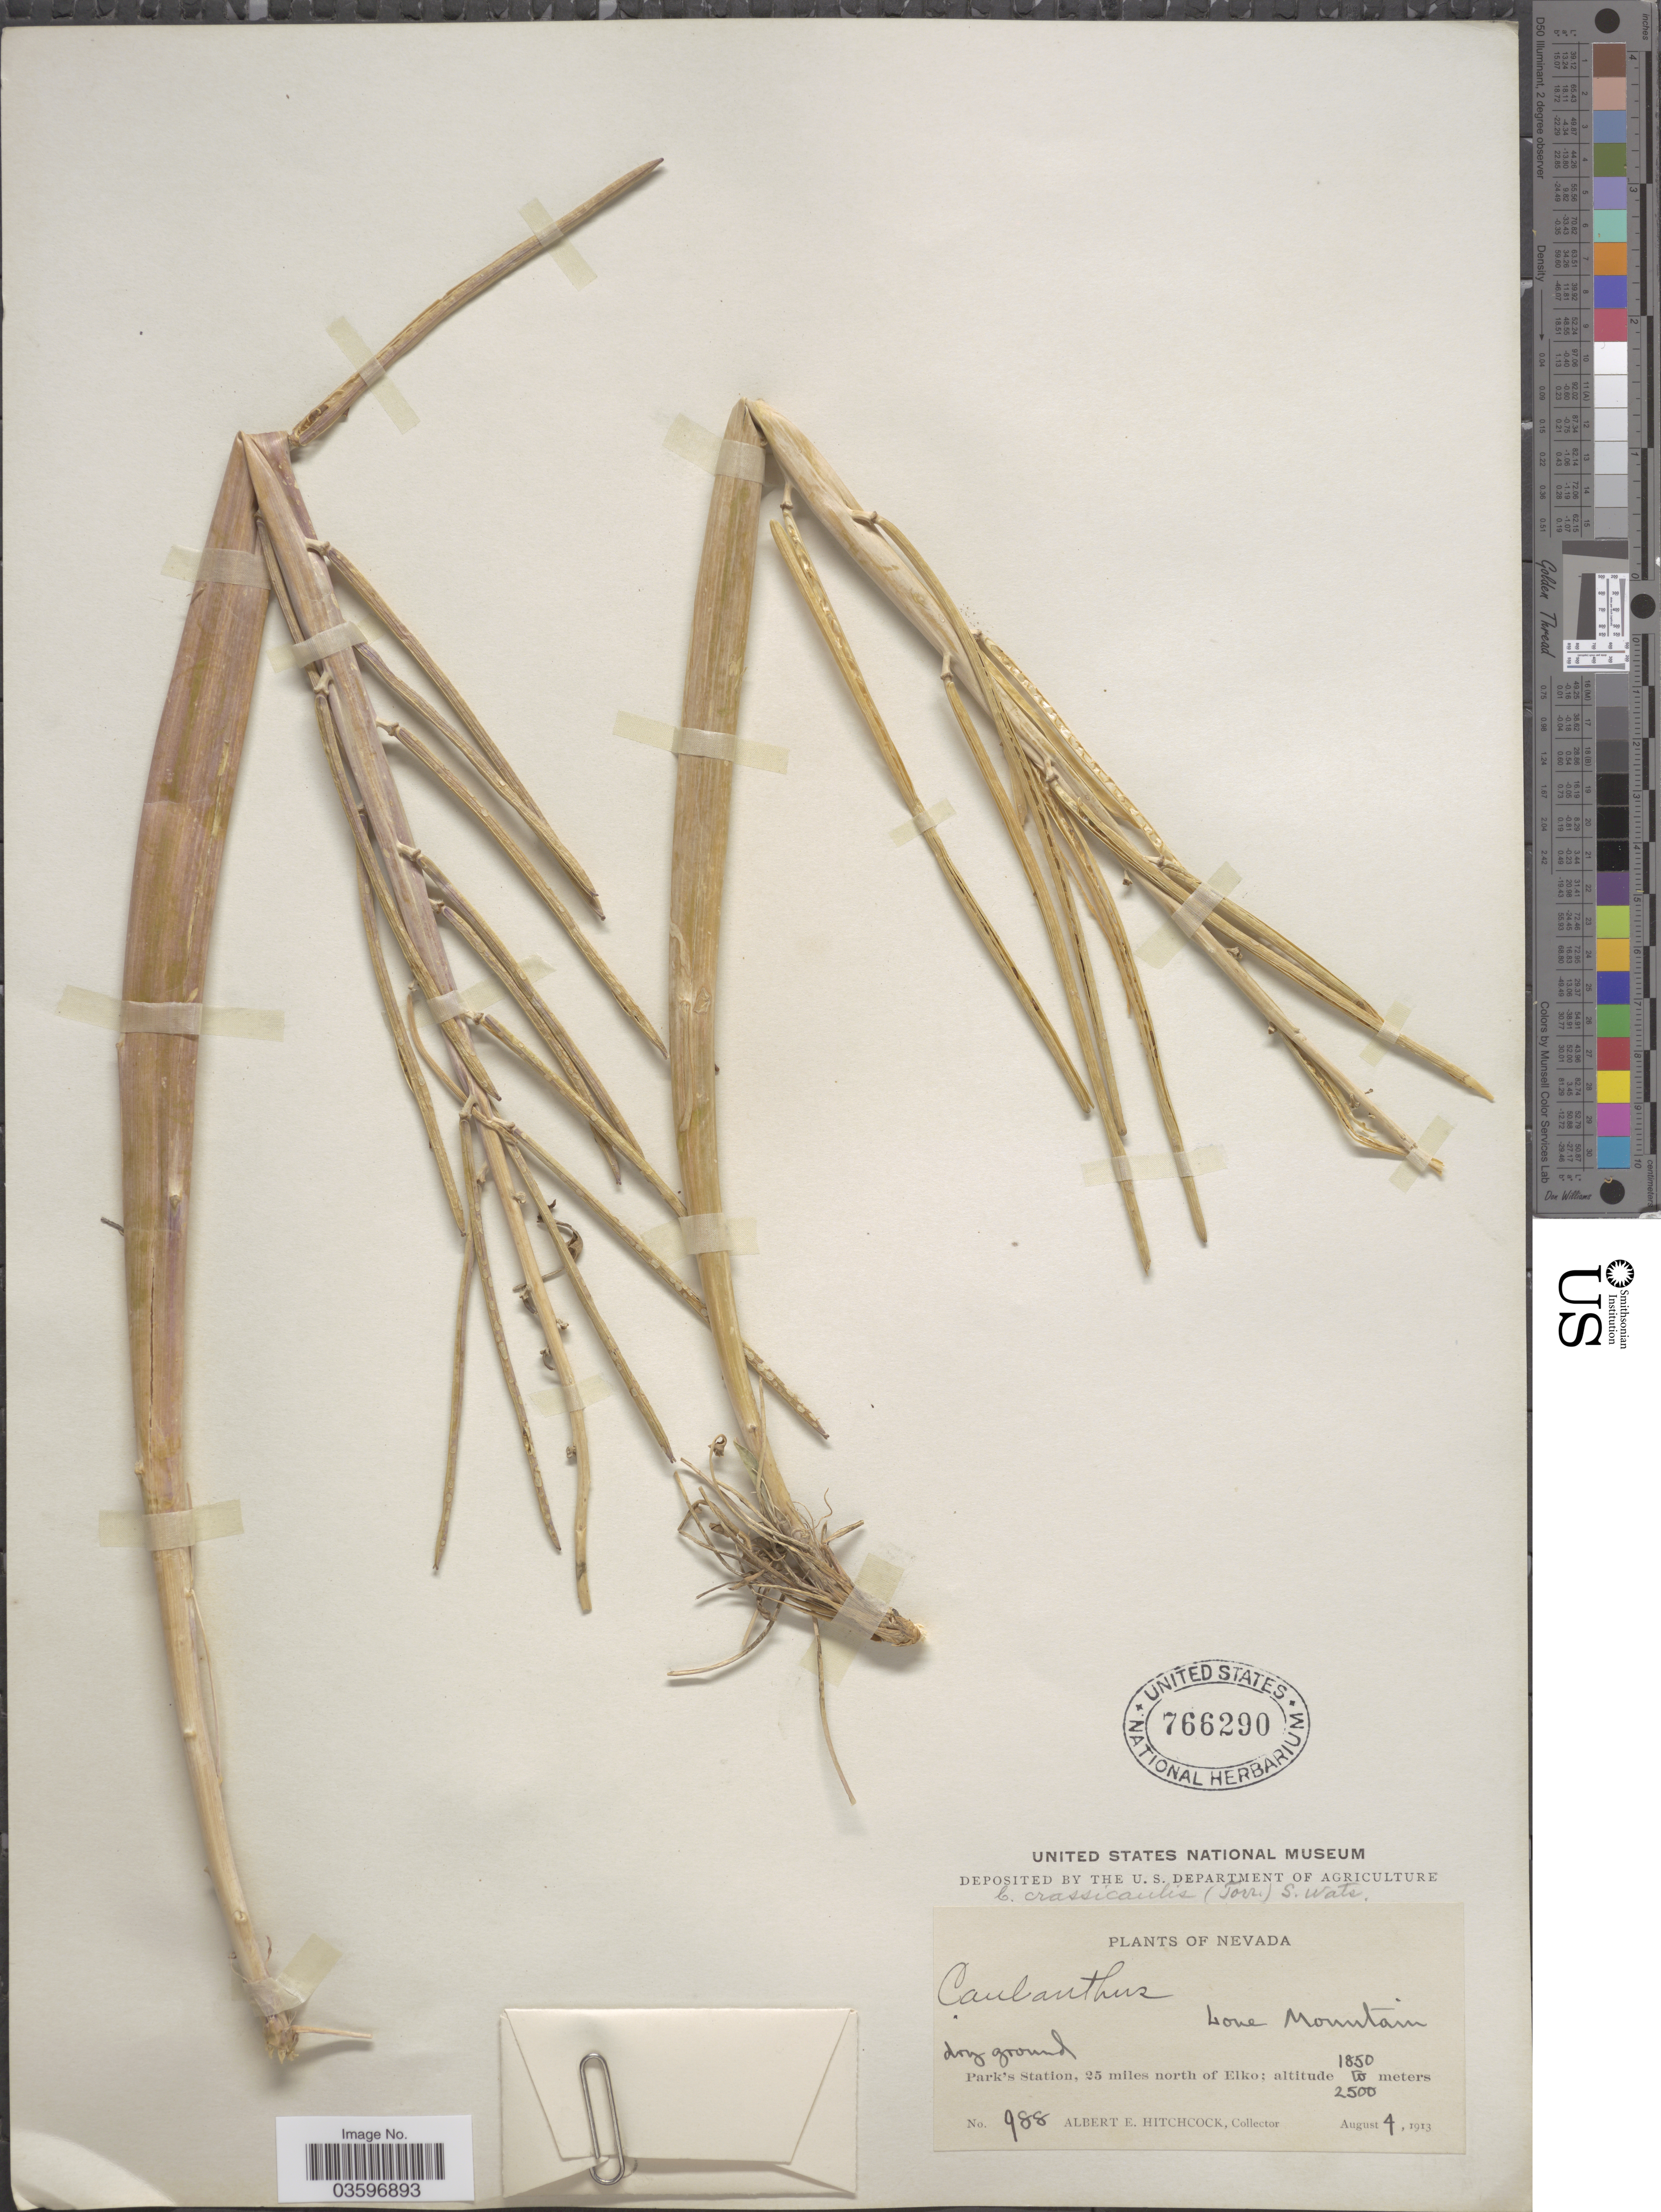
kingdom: Plantae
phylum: Tracheophyta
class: Magnoliopsida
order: Brassicales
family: Brassicaceae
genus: Caulanthus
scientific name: Caulanthus crassicaulis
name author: S. Watson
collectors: A. Hitchcock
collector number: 988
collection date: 1913-08-04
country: United States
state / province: Nevada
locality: Lone Mountain. Park's Station, 25 miles north of Elko.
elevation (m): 1850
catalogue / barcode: US 766290